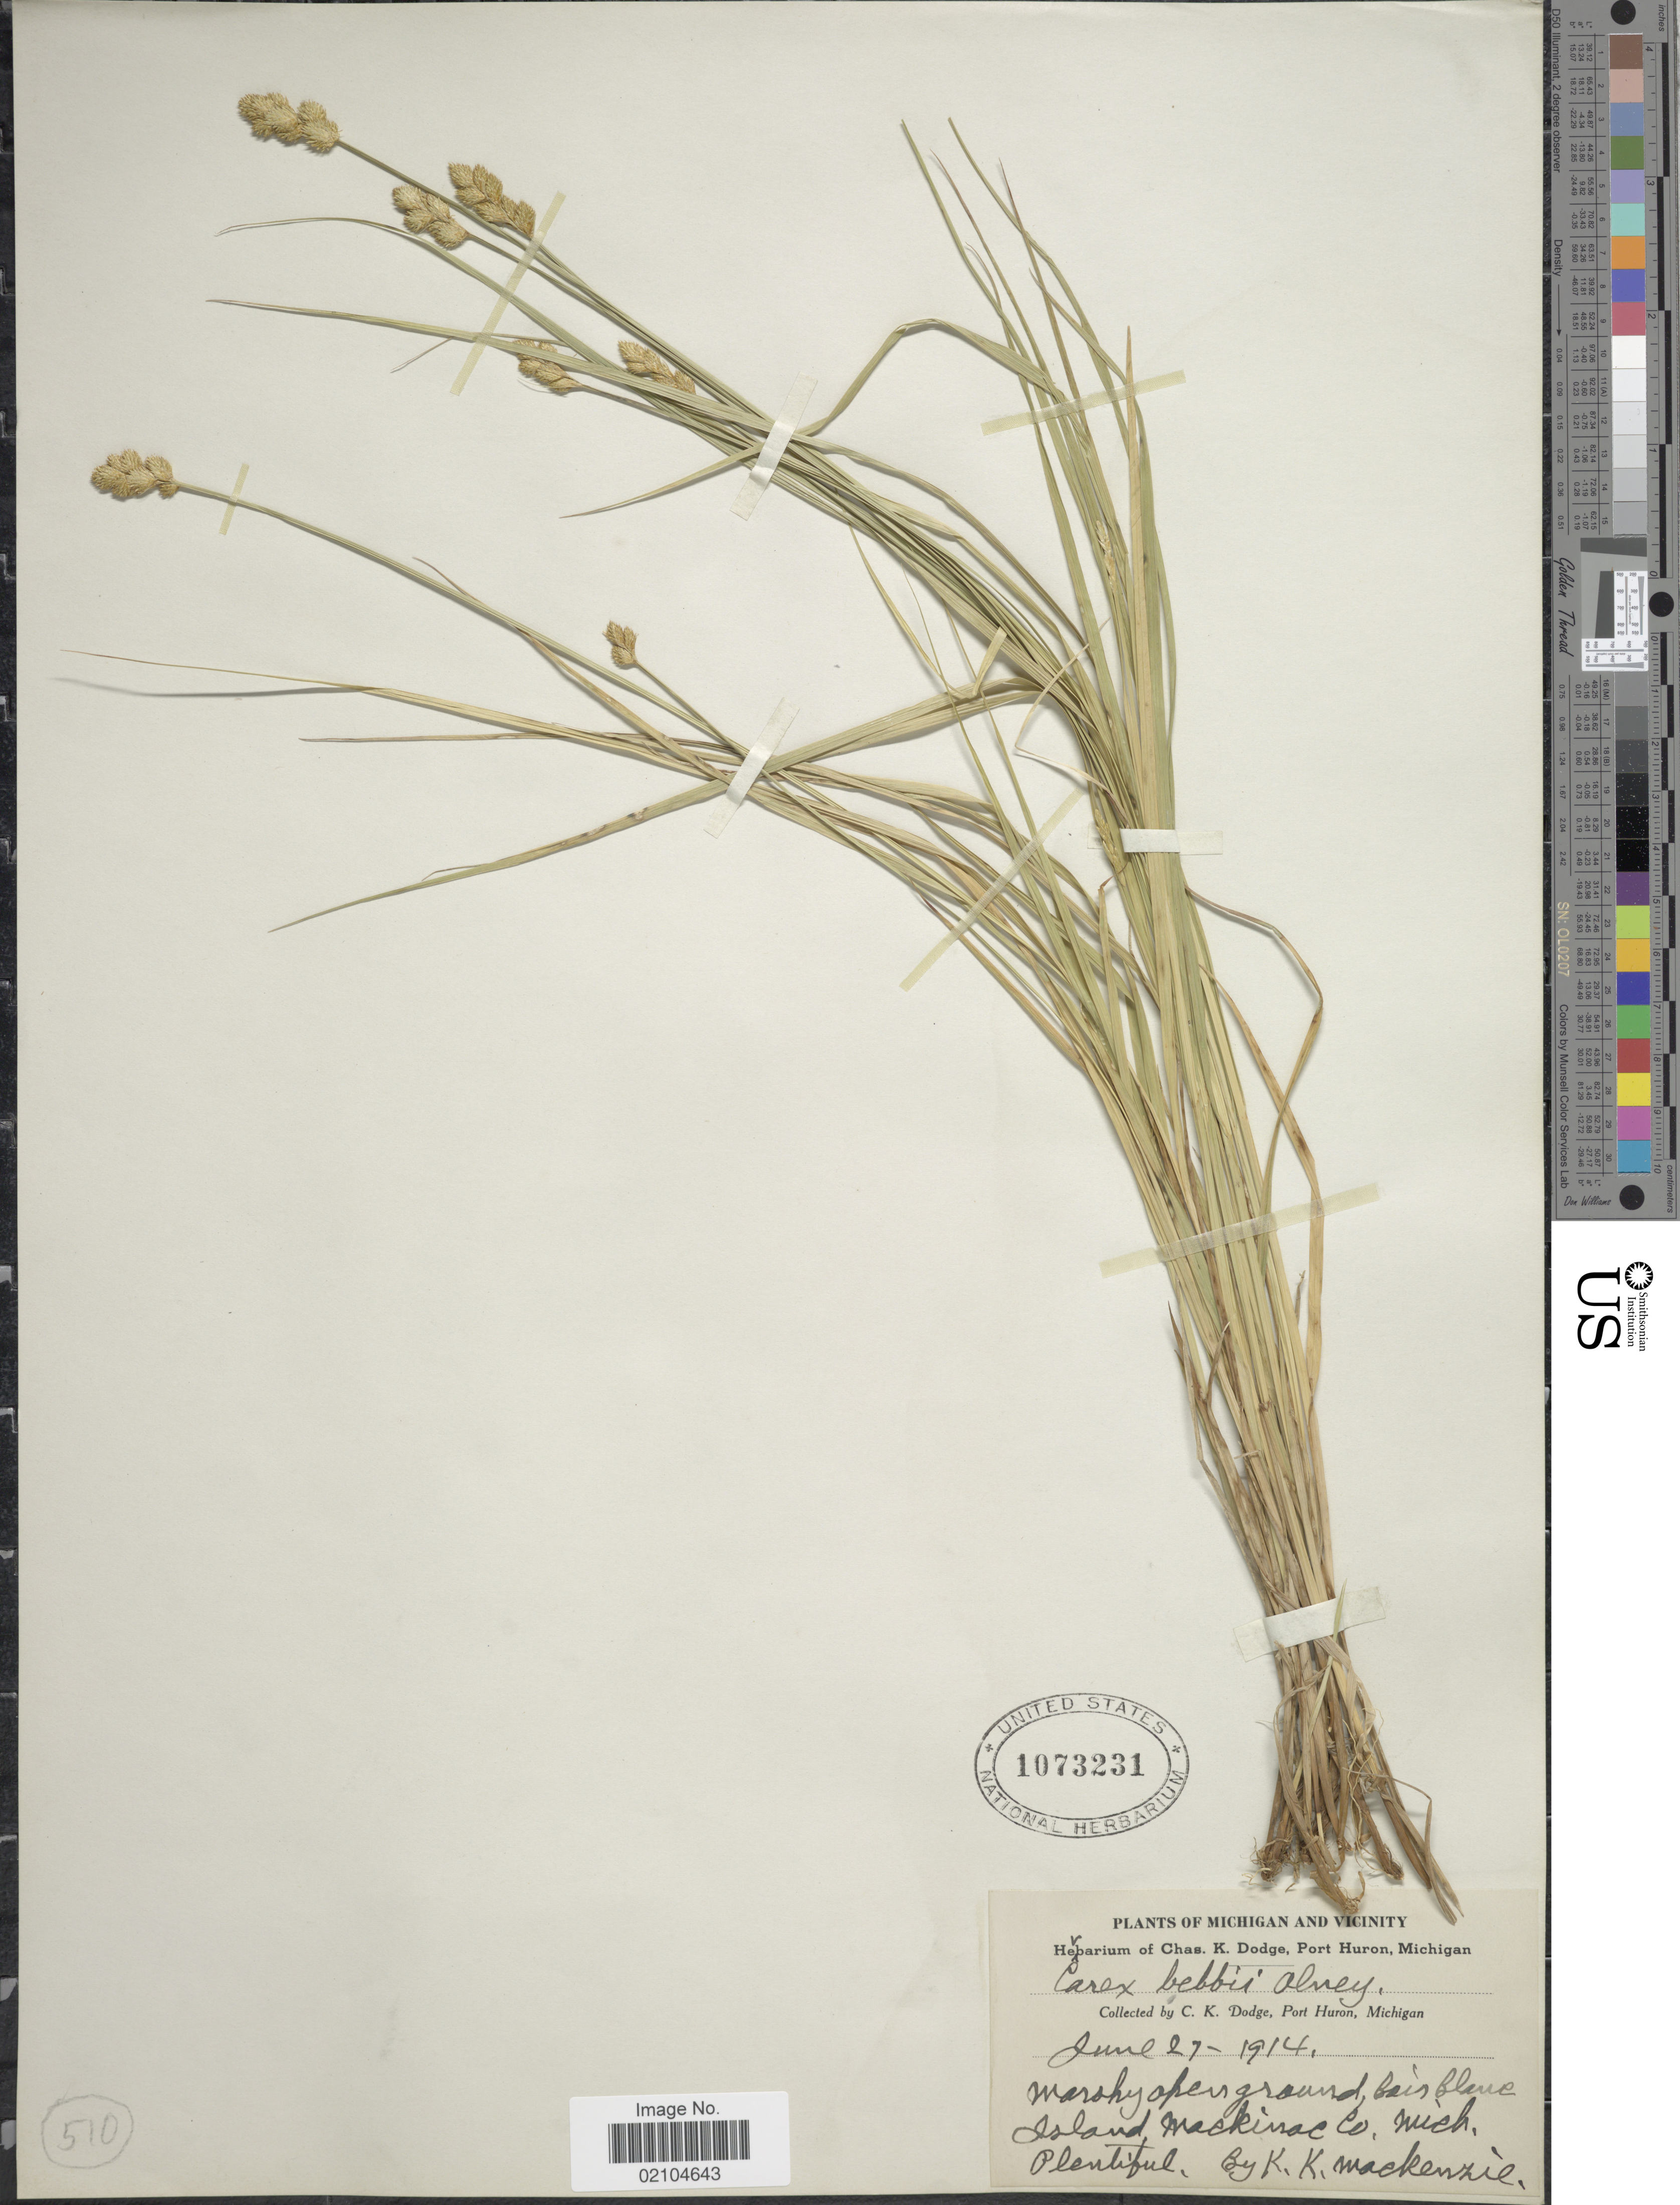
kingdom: Plantae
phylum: Tracheophyta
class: Liliopsida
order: Poales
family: Cyperaceae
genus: Carex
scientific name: Carex bebbii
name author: (L.H. Bailey) Olney ex Fernald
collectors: C. Dodge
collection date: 1914-06-27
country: United States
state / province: Michigan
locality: Port Huron, Michigan, Island Mackinac Co., Mich.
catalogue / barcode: US 1073231